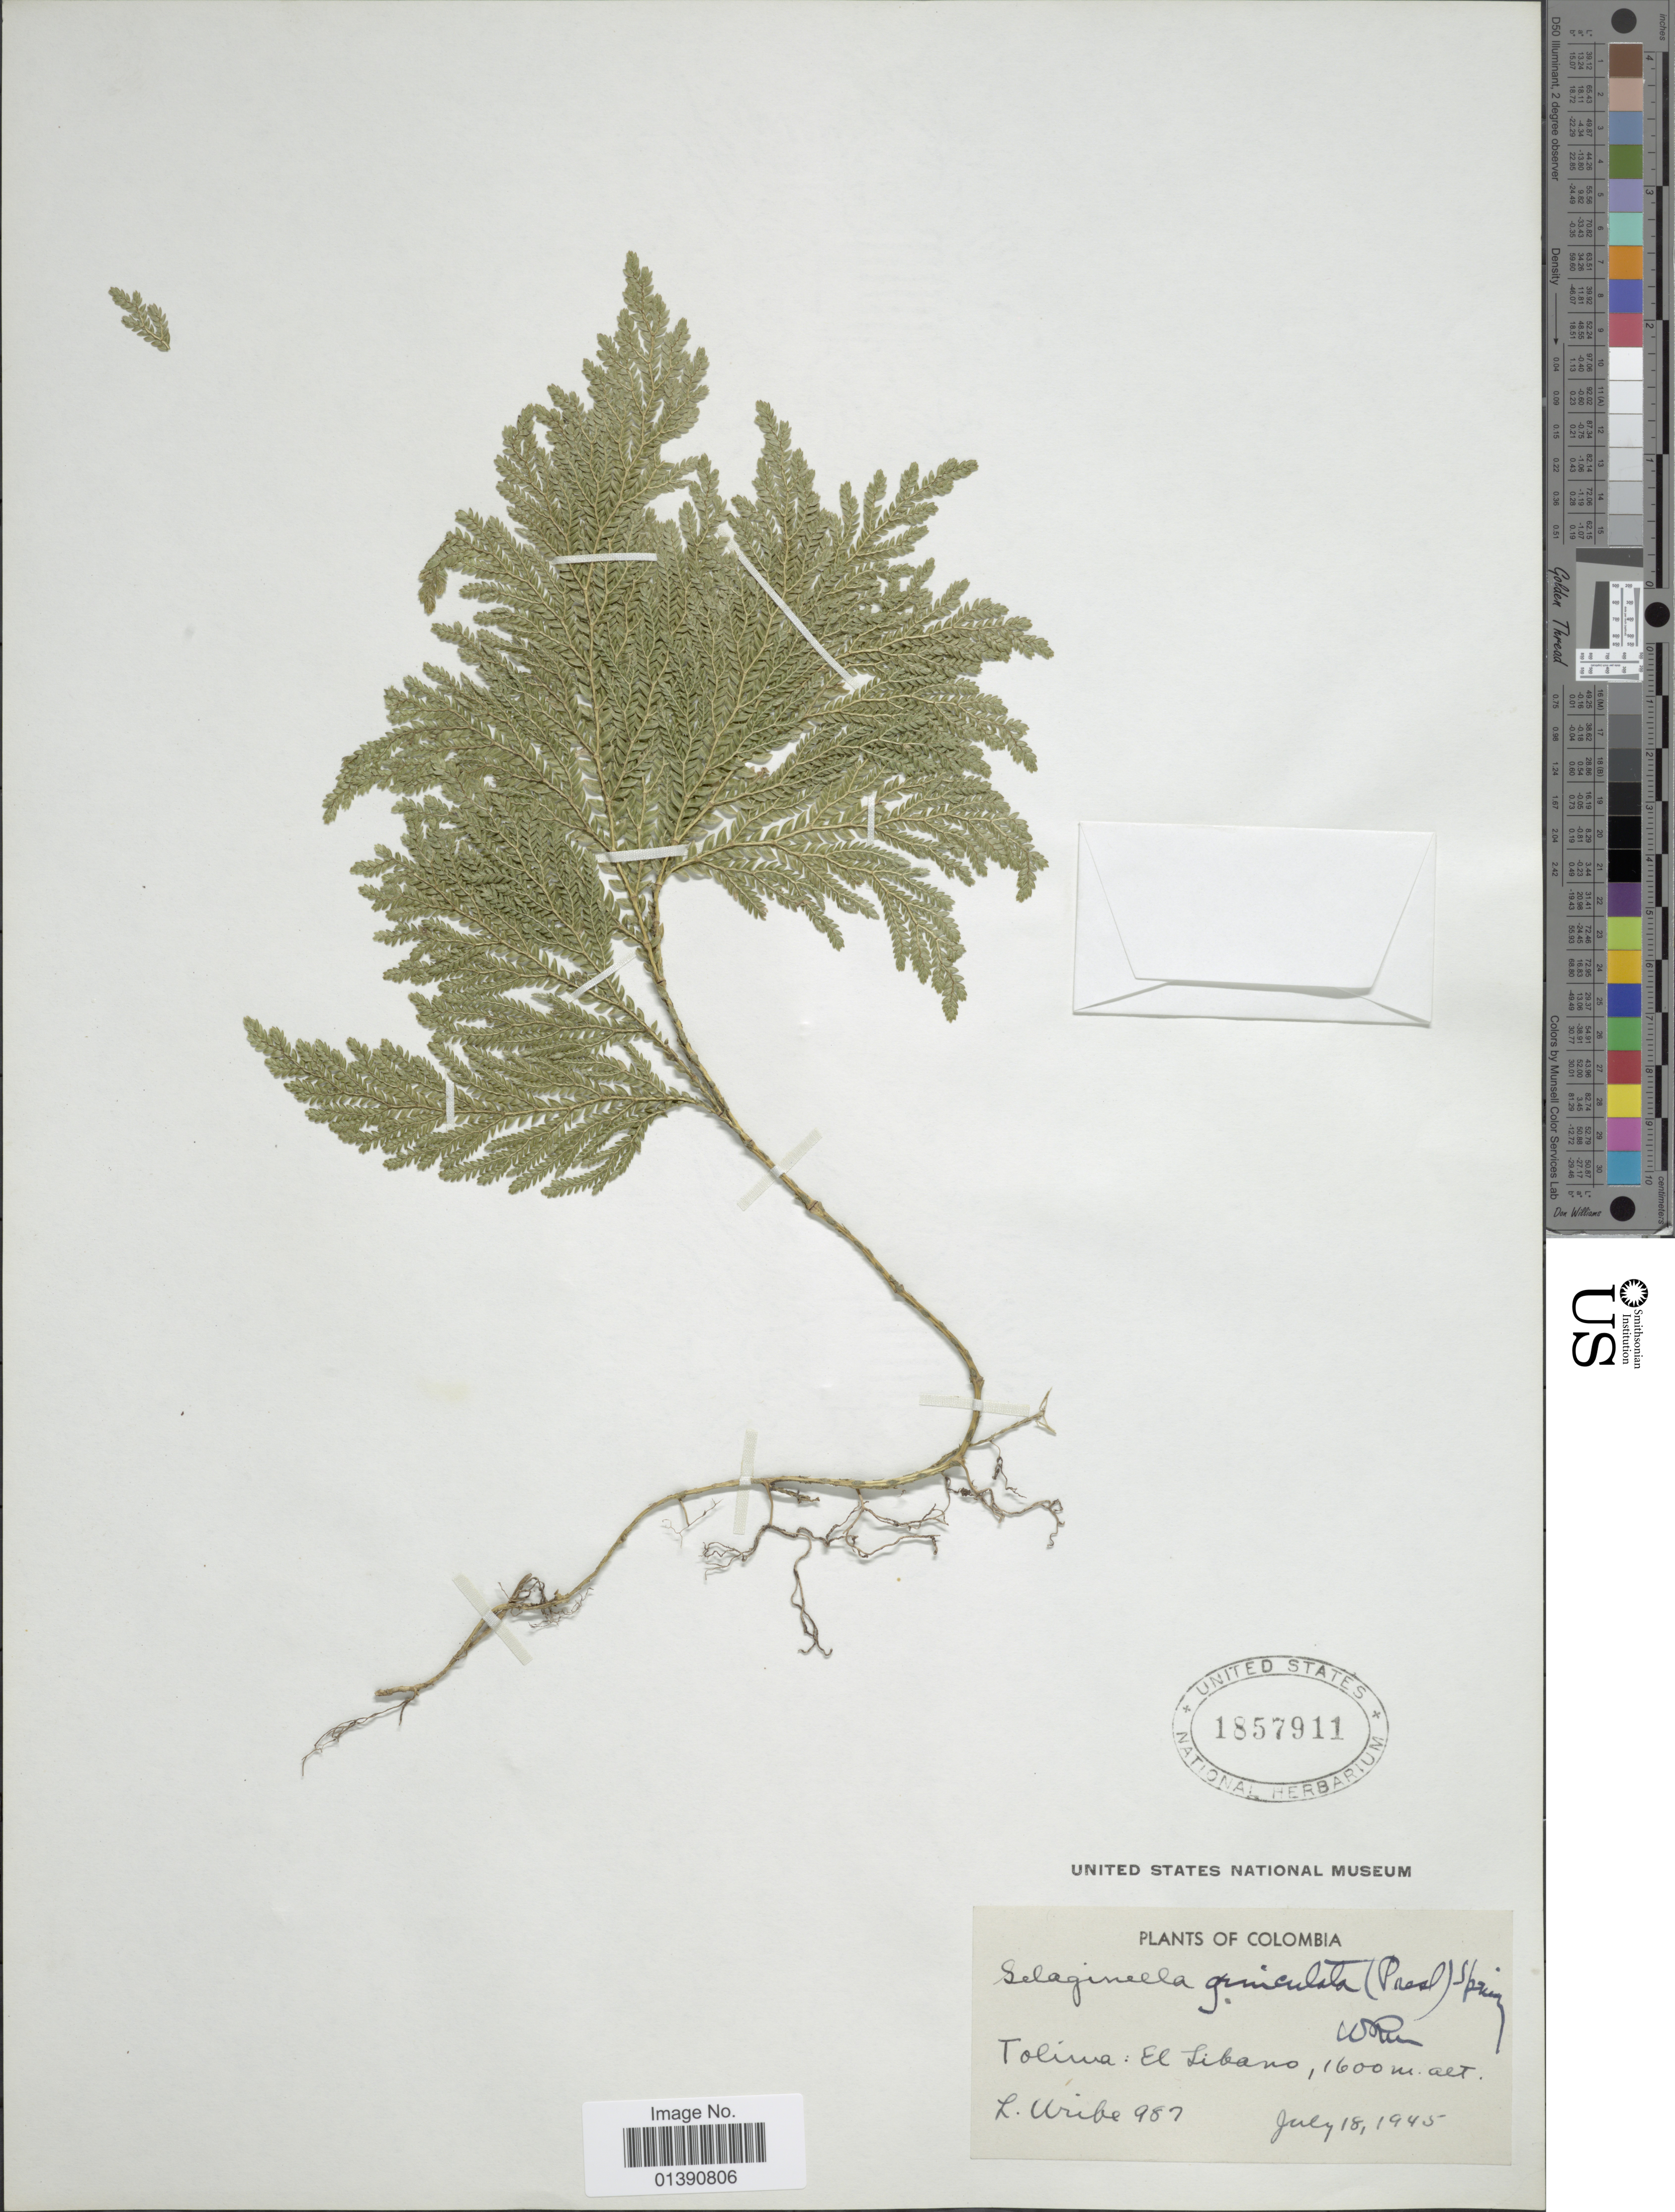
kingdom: Plantae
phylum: Tracheophyta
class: Lycopodiopsida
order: Selaginellales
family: Selaginellaceae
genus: Selaginella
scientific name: Selaginella geniculata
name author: (C. Presl) Spring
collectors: L. Uribe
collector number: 987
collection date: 1945-07-18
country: Colombia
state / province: Tolima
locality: El, Sibano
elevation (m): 1600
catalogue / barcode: US 1857911